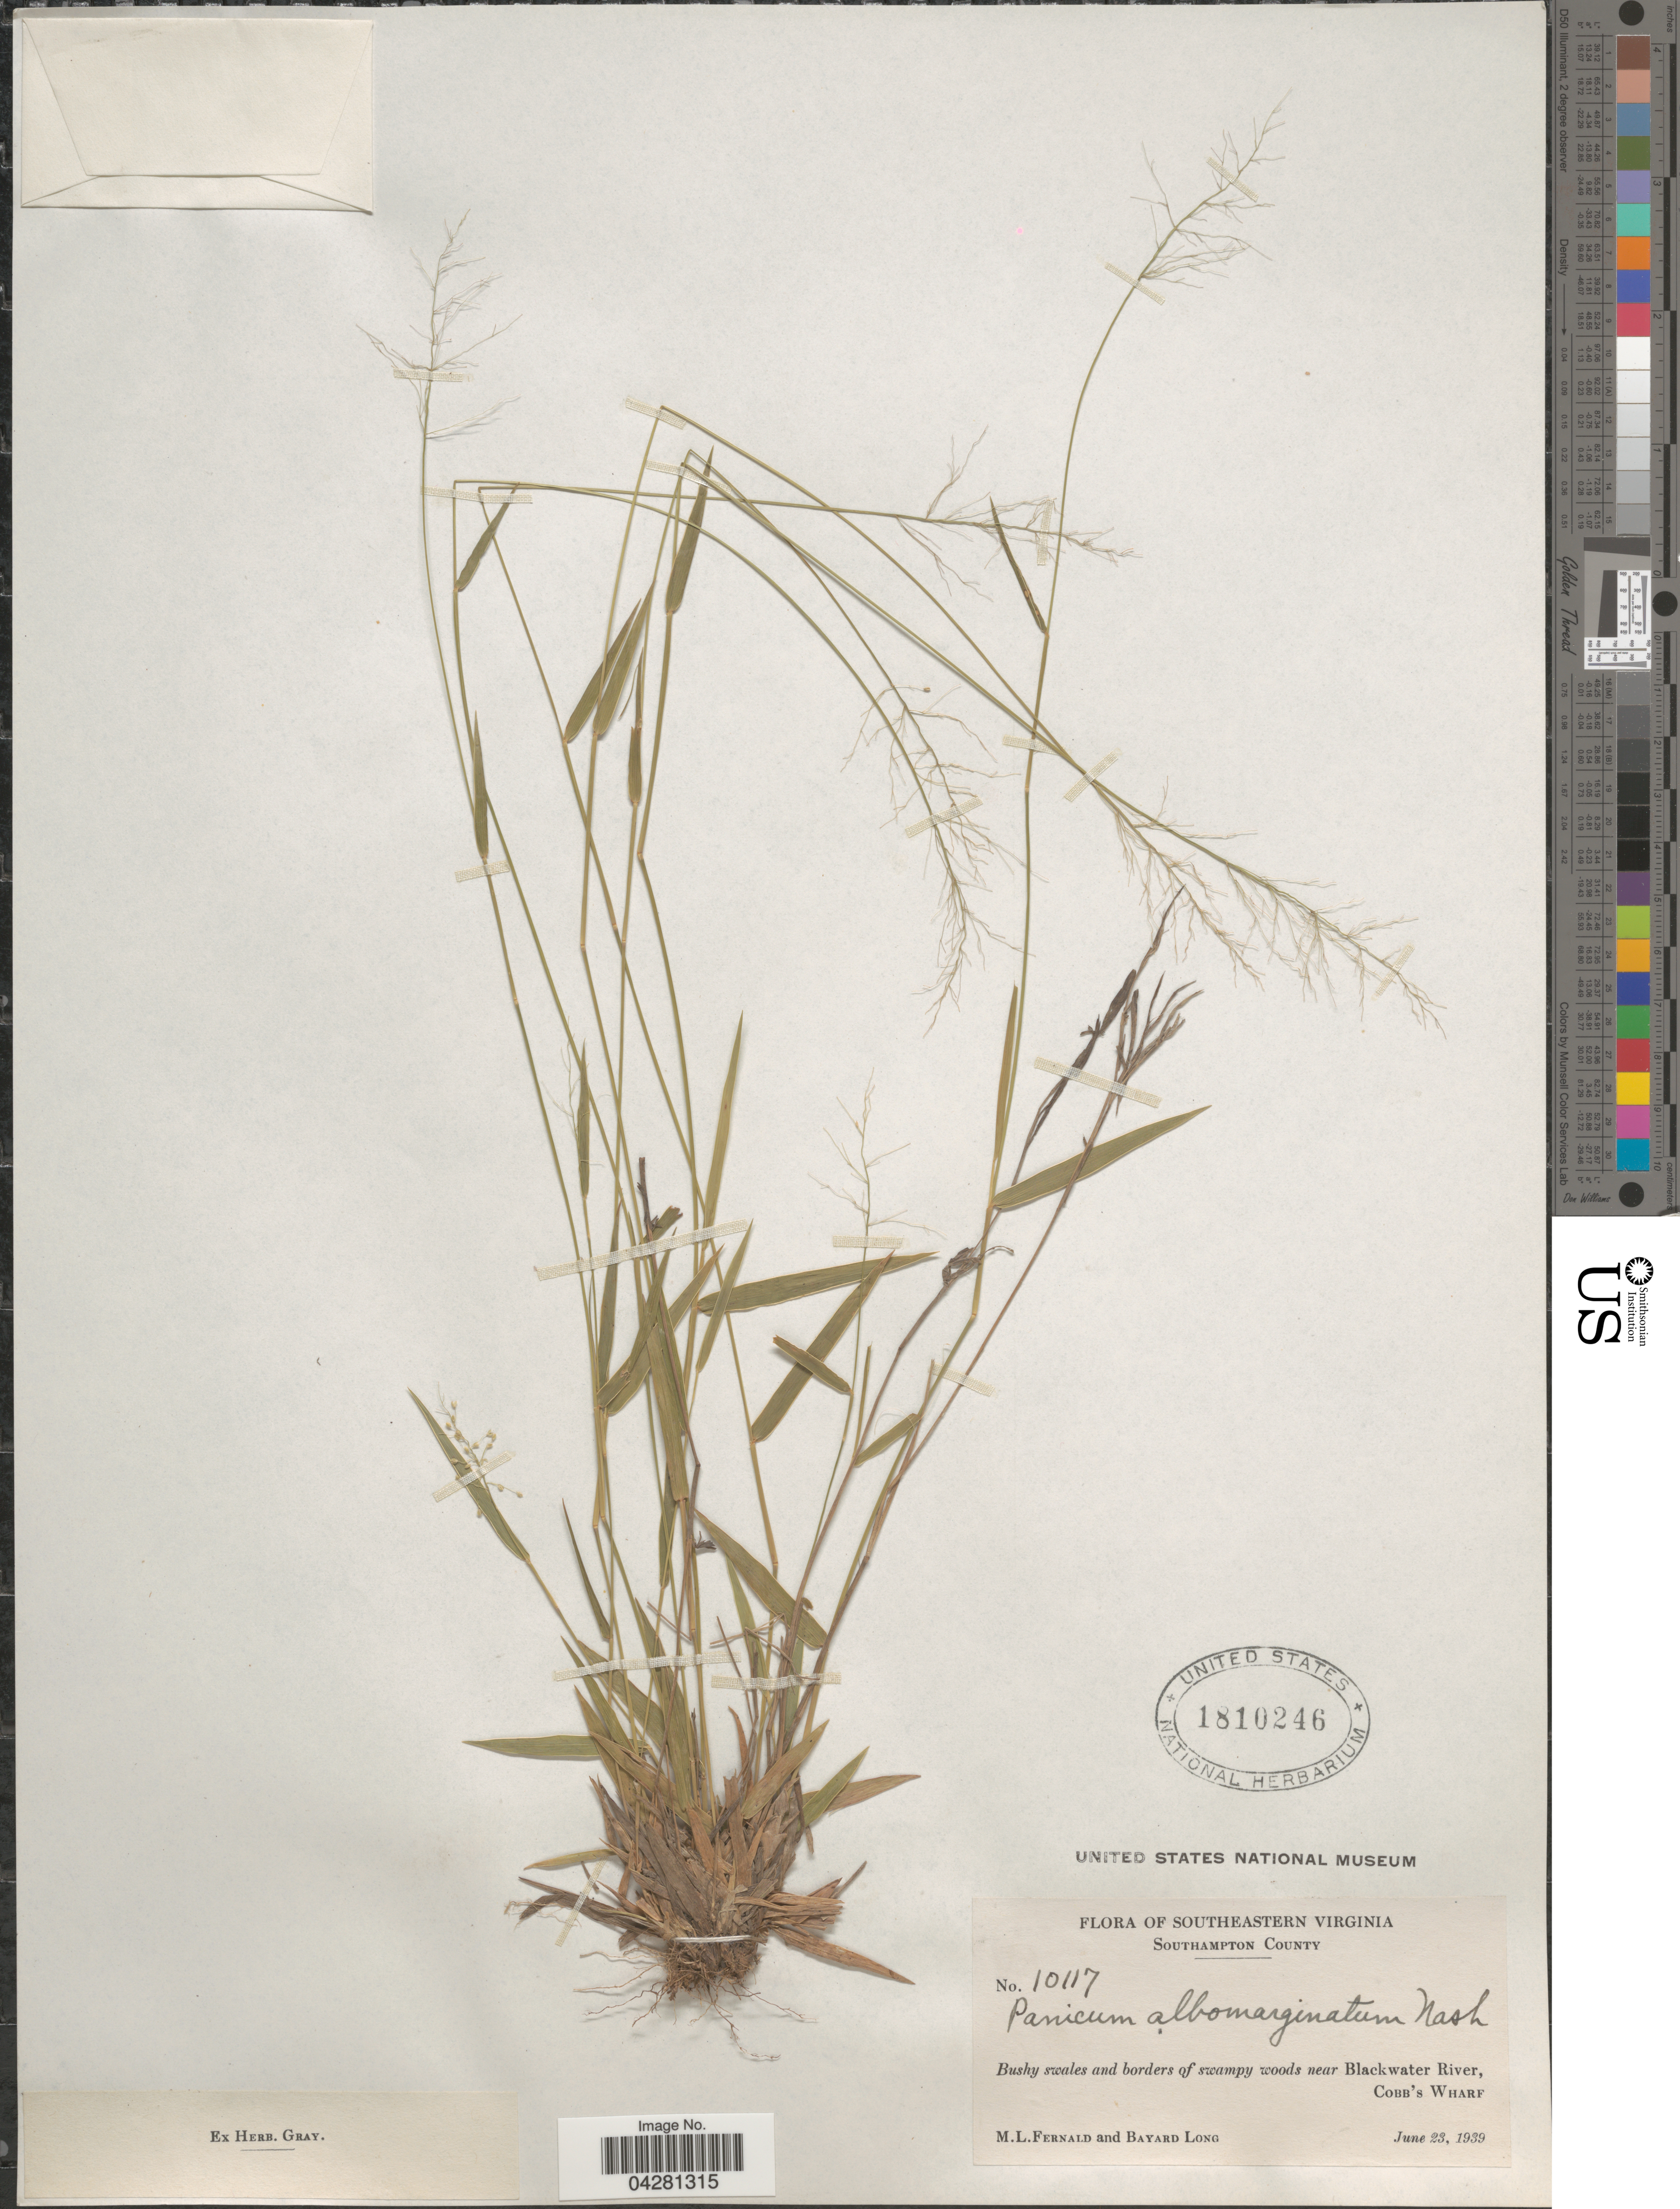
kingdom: Plantae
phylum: Tracheophyta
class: Liliopsida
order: Poales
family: Poaceae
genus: Dichanthelium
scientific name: Dichanthelium dichotomum var. unciphyllum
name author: (Trin.) Davidse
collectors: M. L. Fernald & B. Long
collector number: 10117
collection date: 1939-06-23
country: United States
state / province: Virginia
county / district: Southampton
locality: Southeastern Virginia. Southampton County. Bushy swales and borders of swampy woods near Blackwater River, Cobb's Wharf.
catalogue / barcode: US 1810246